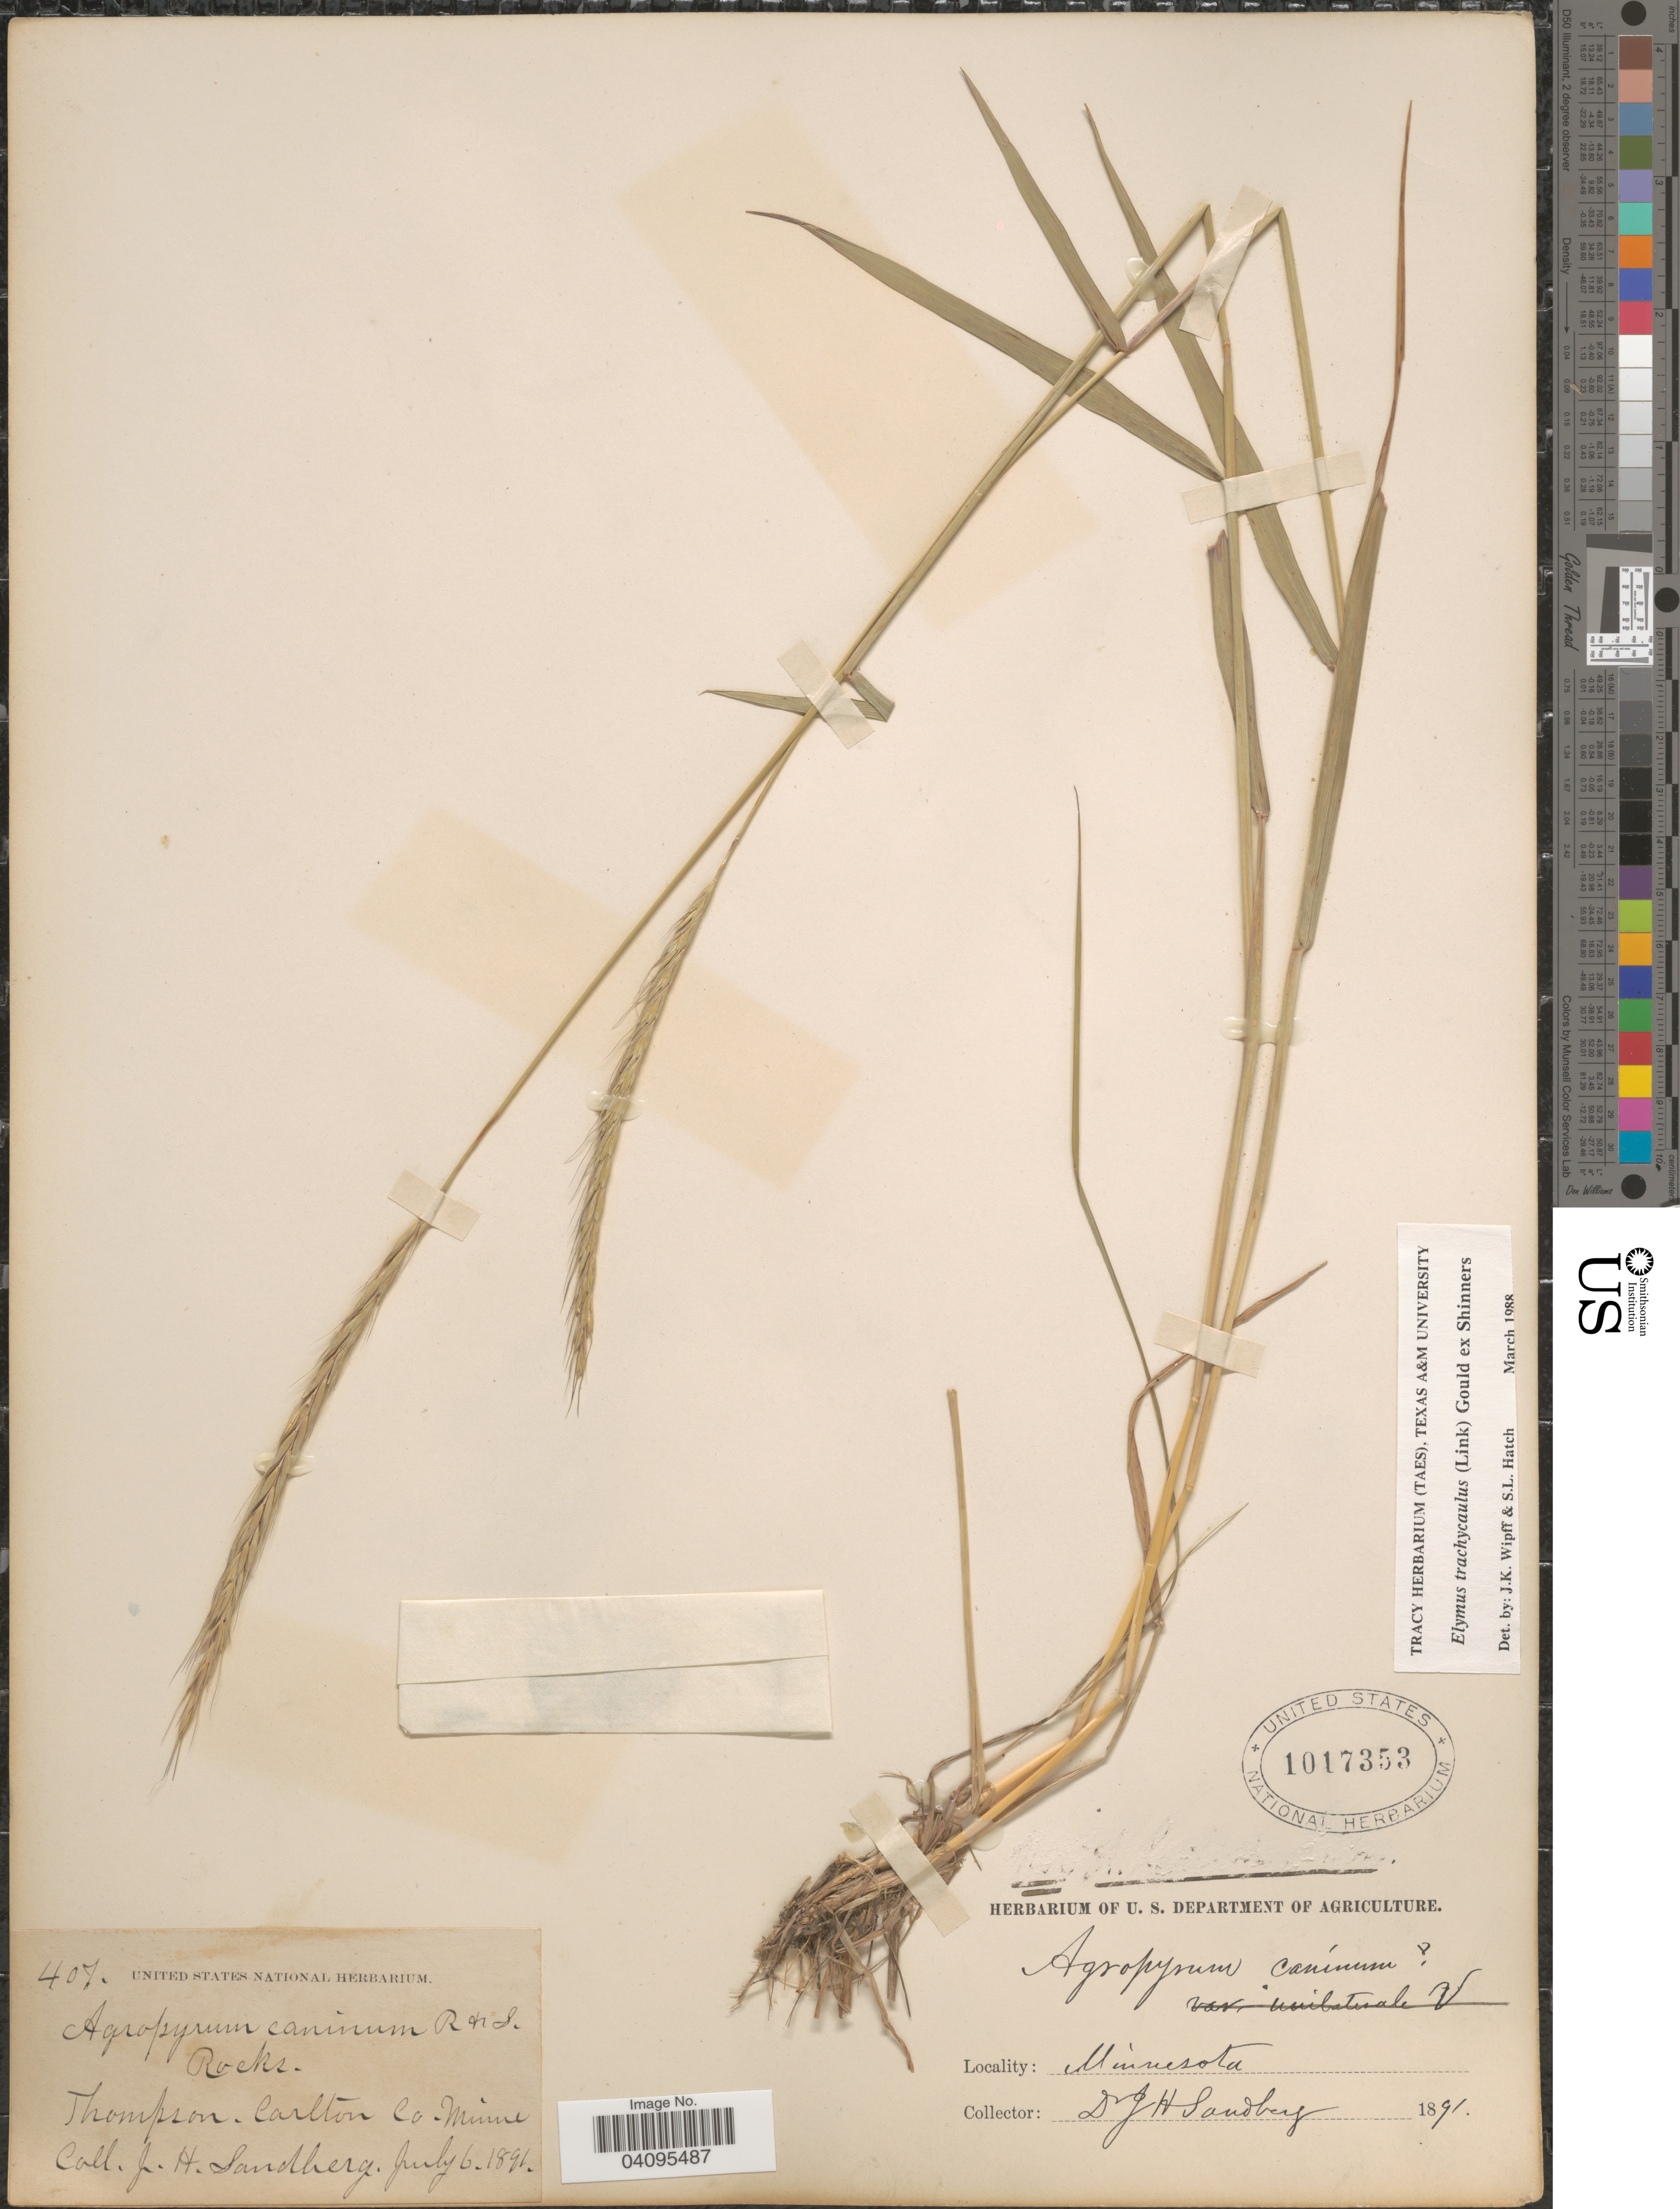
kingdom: Plantae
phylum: Tracheophyta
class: Liliopsida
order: Poales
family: Poaceae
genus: Elymus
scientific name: Elymus trachycaulus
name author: (Link) Gould ex Shinners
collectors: J. H. Sandberg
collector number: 407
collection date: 1891-07-06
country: United States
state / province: Minnesota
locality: Rocks. Thompson. Carlton Co.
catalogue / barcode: US 1017353